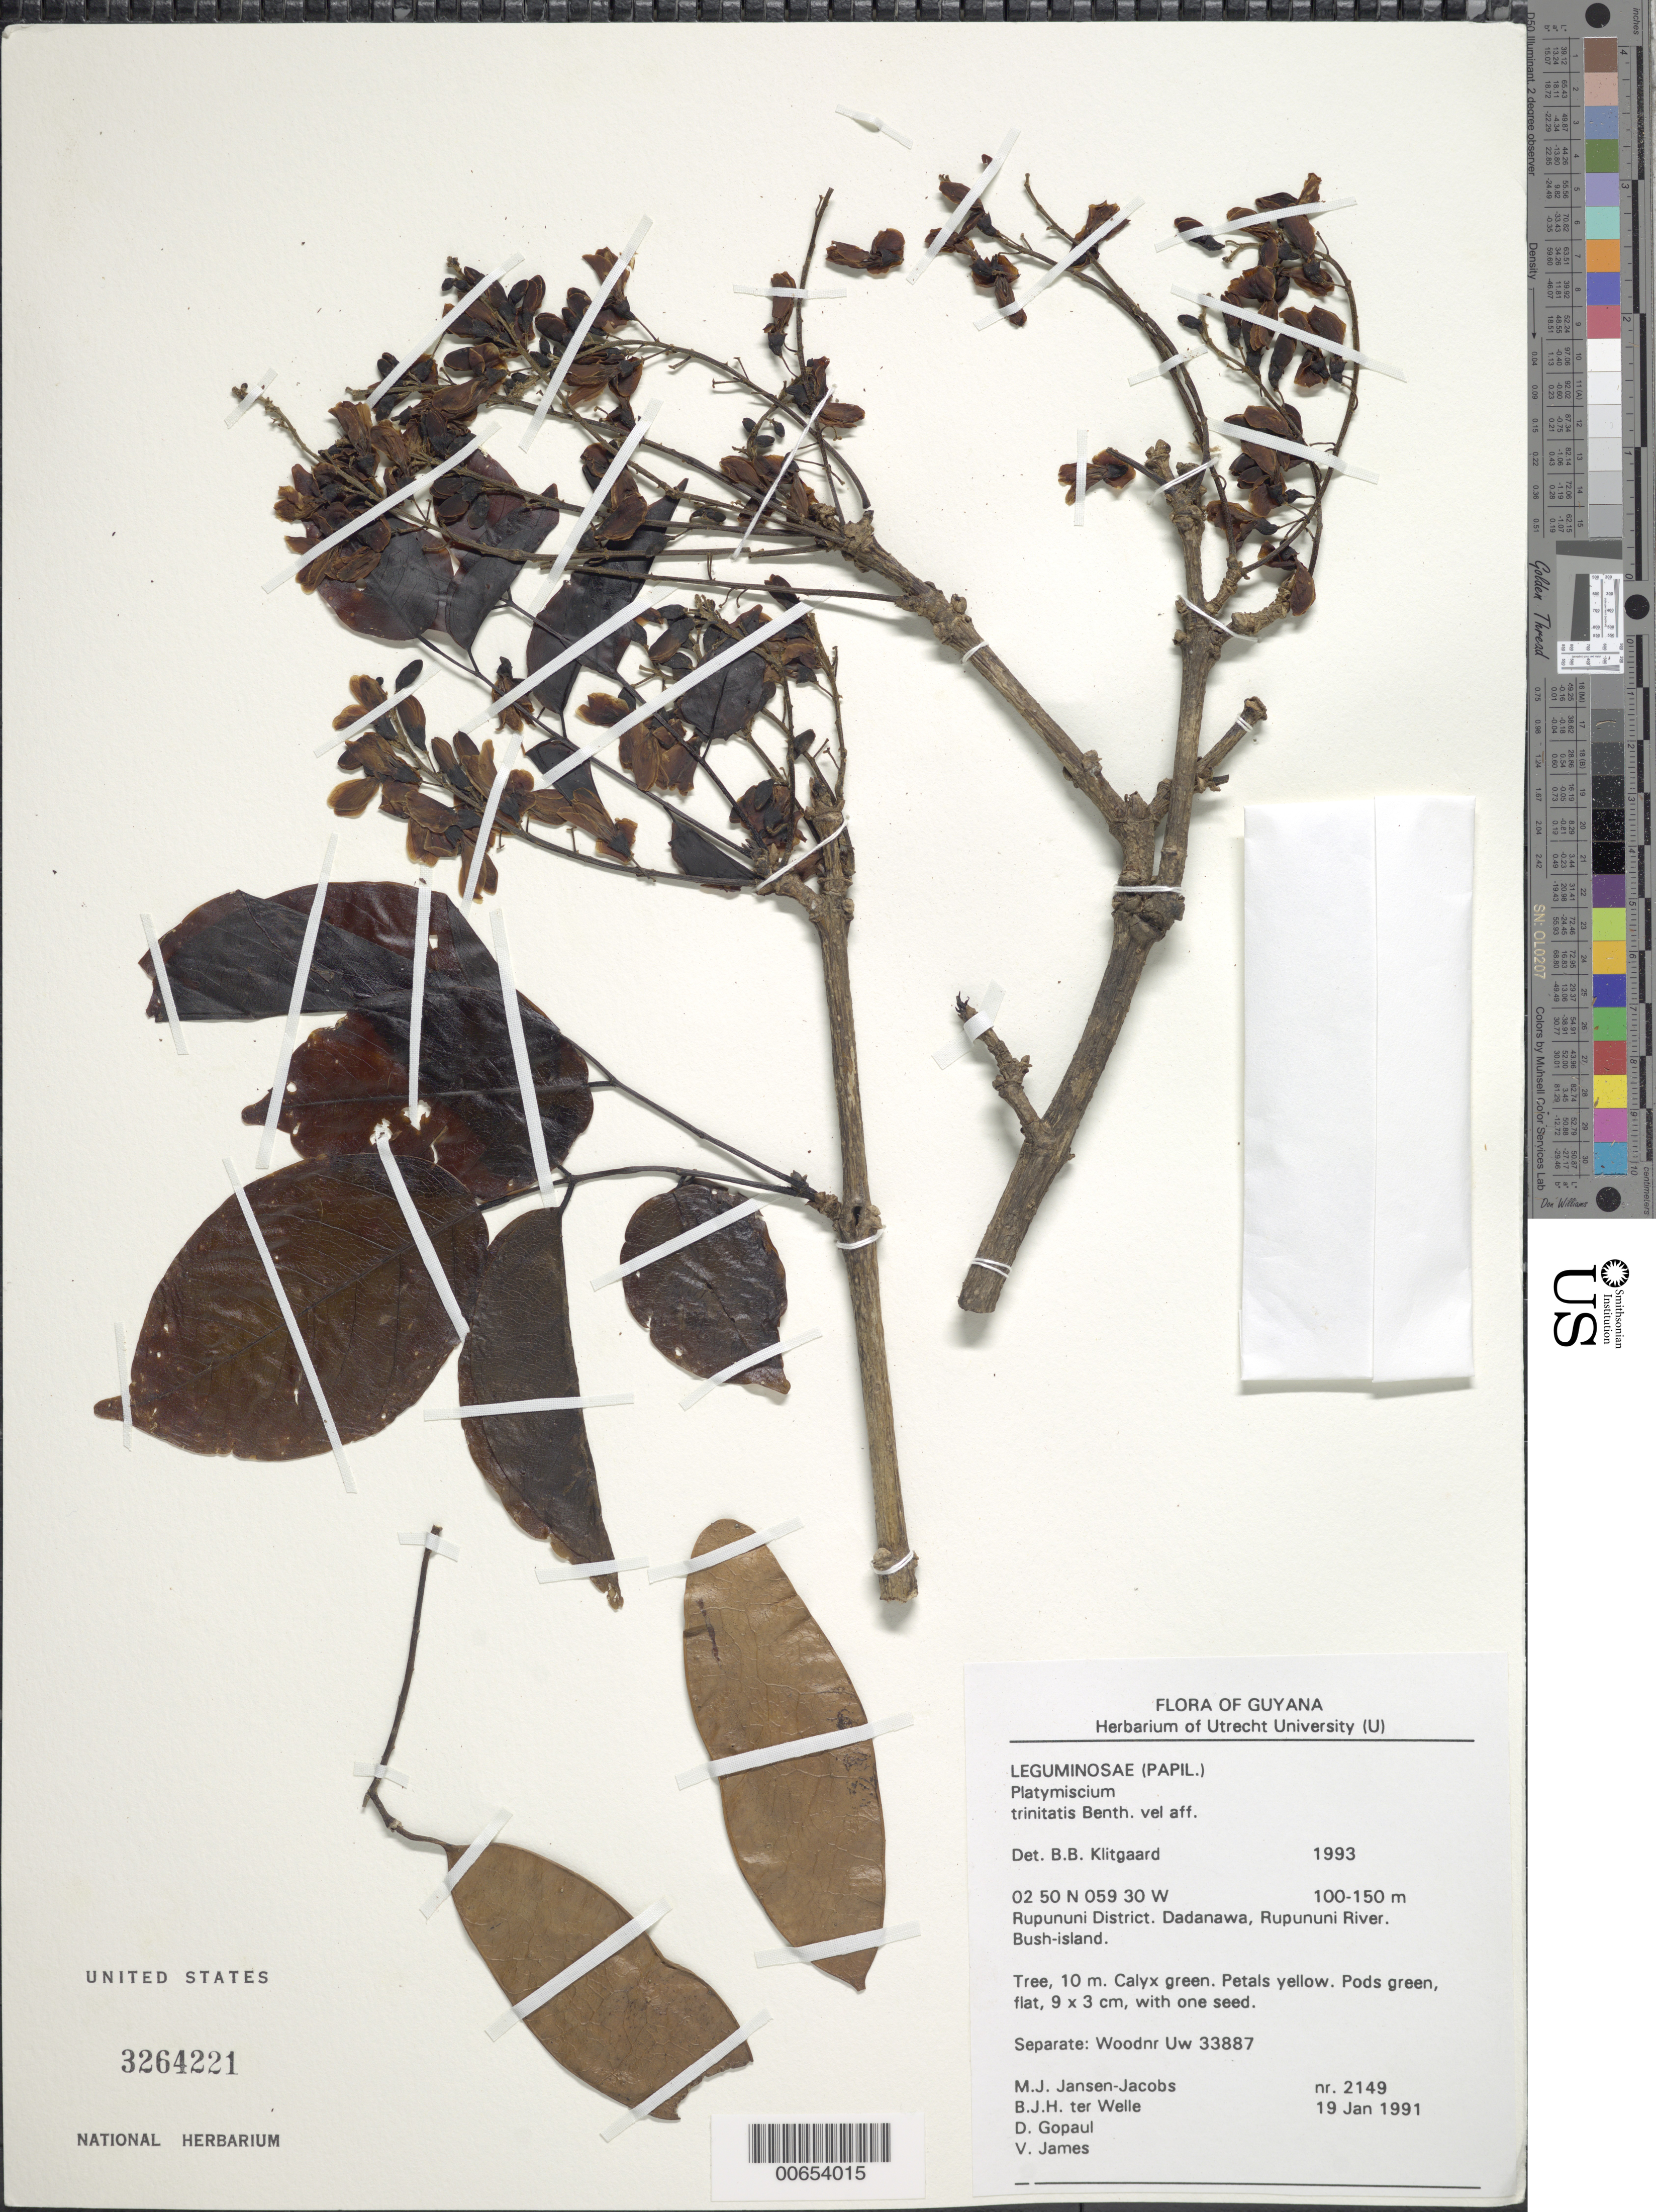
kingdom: Plantae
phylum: Tracheophyta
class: Magnoliopsida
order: Fabales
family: Fabaceae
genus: Platymiscium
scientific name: Platymiscium trinitatis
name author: Benth.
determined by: Klitgaard, B. B.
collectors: M. J. Jansen-Jacobs, B. Welle, D. Gopaul & V. James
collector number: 2149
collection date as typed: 19-Jan-91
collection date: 1991-01-19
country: Guyana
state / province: U. Takutu-U. Essequibo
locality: Dadanawa, Rupununi River, Rupununi District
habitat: Bush island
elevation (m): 100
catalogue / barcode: US 3264221